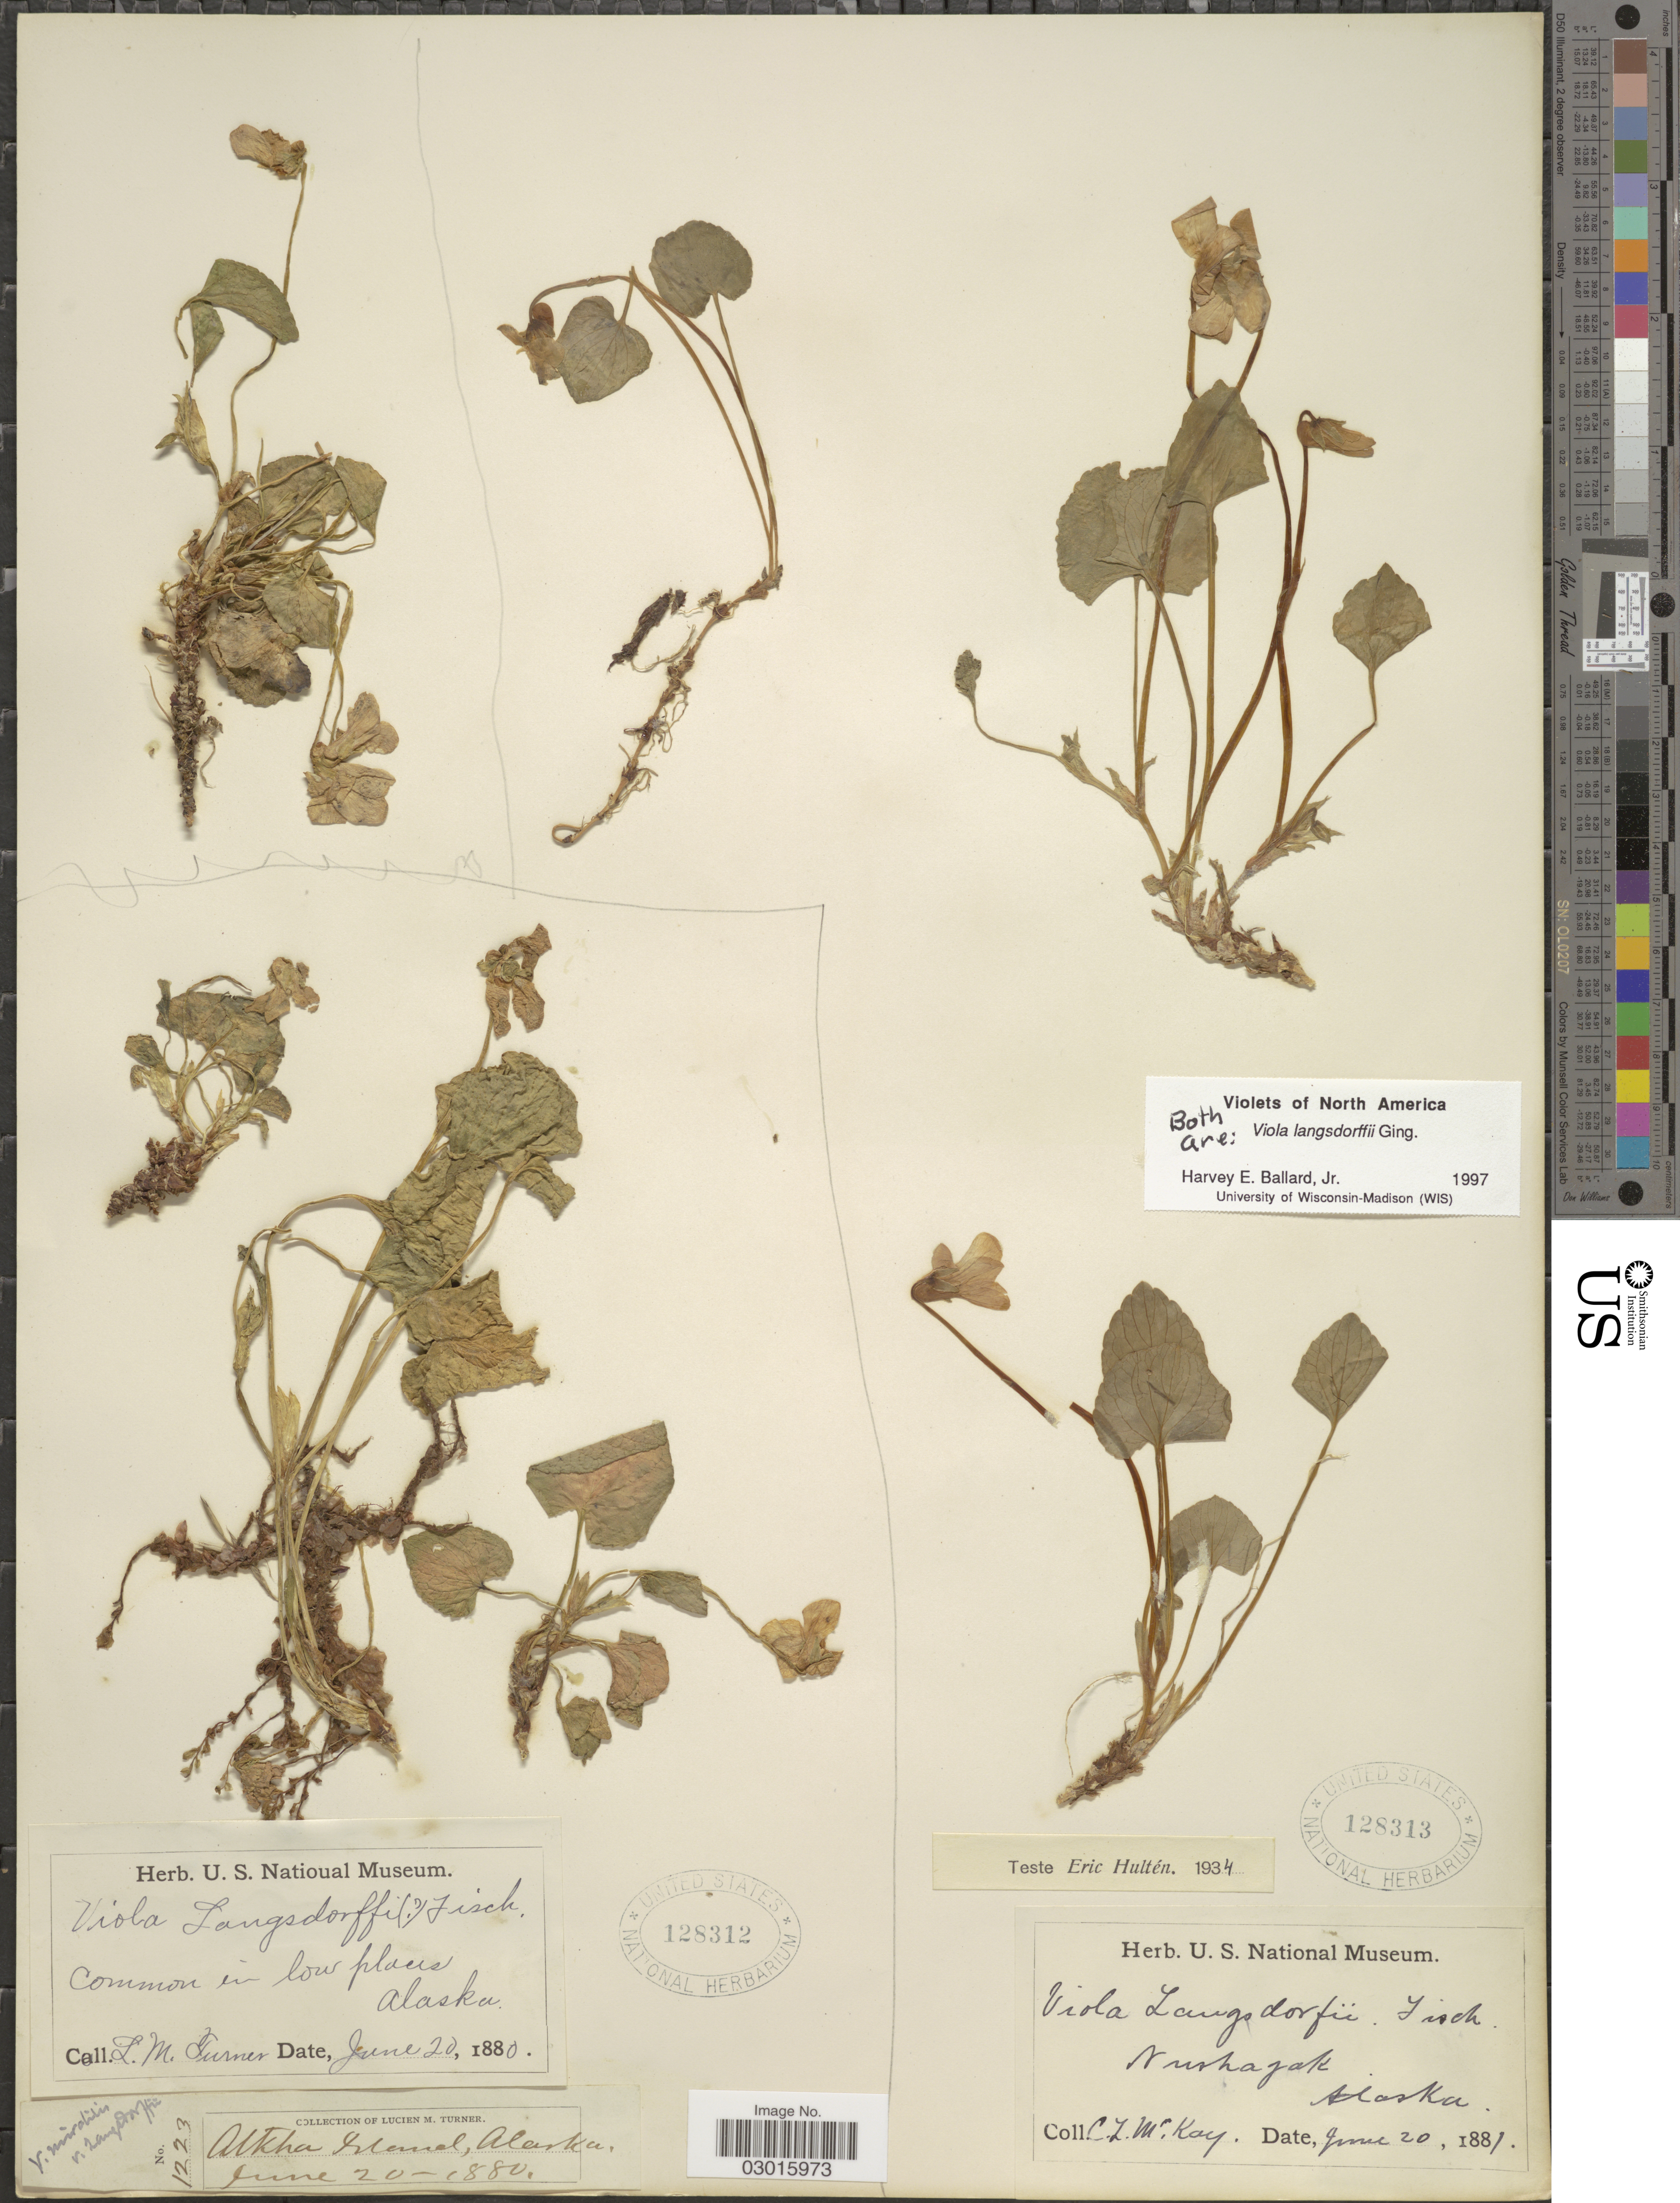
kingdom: Plantae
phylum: Tracheophyta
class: Magnoliopsida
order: Malpighiales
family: Violaceae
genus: Viola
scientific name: Viola langsdorffii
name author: Fisch. ex Ging.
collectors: L. M. Turner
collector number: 1223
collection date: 1880-06-20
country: United States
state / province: Alaska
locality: Atkha Island.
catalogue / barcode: US 128312